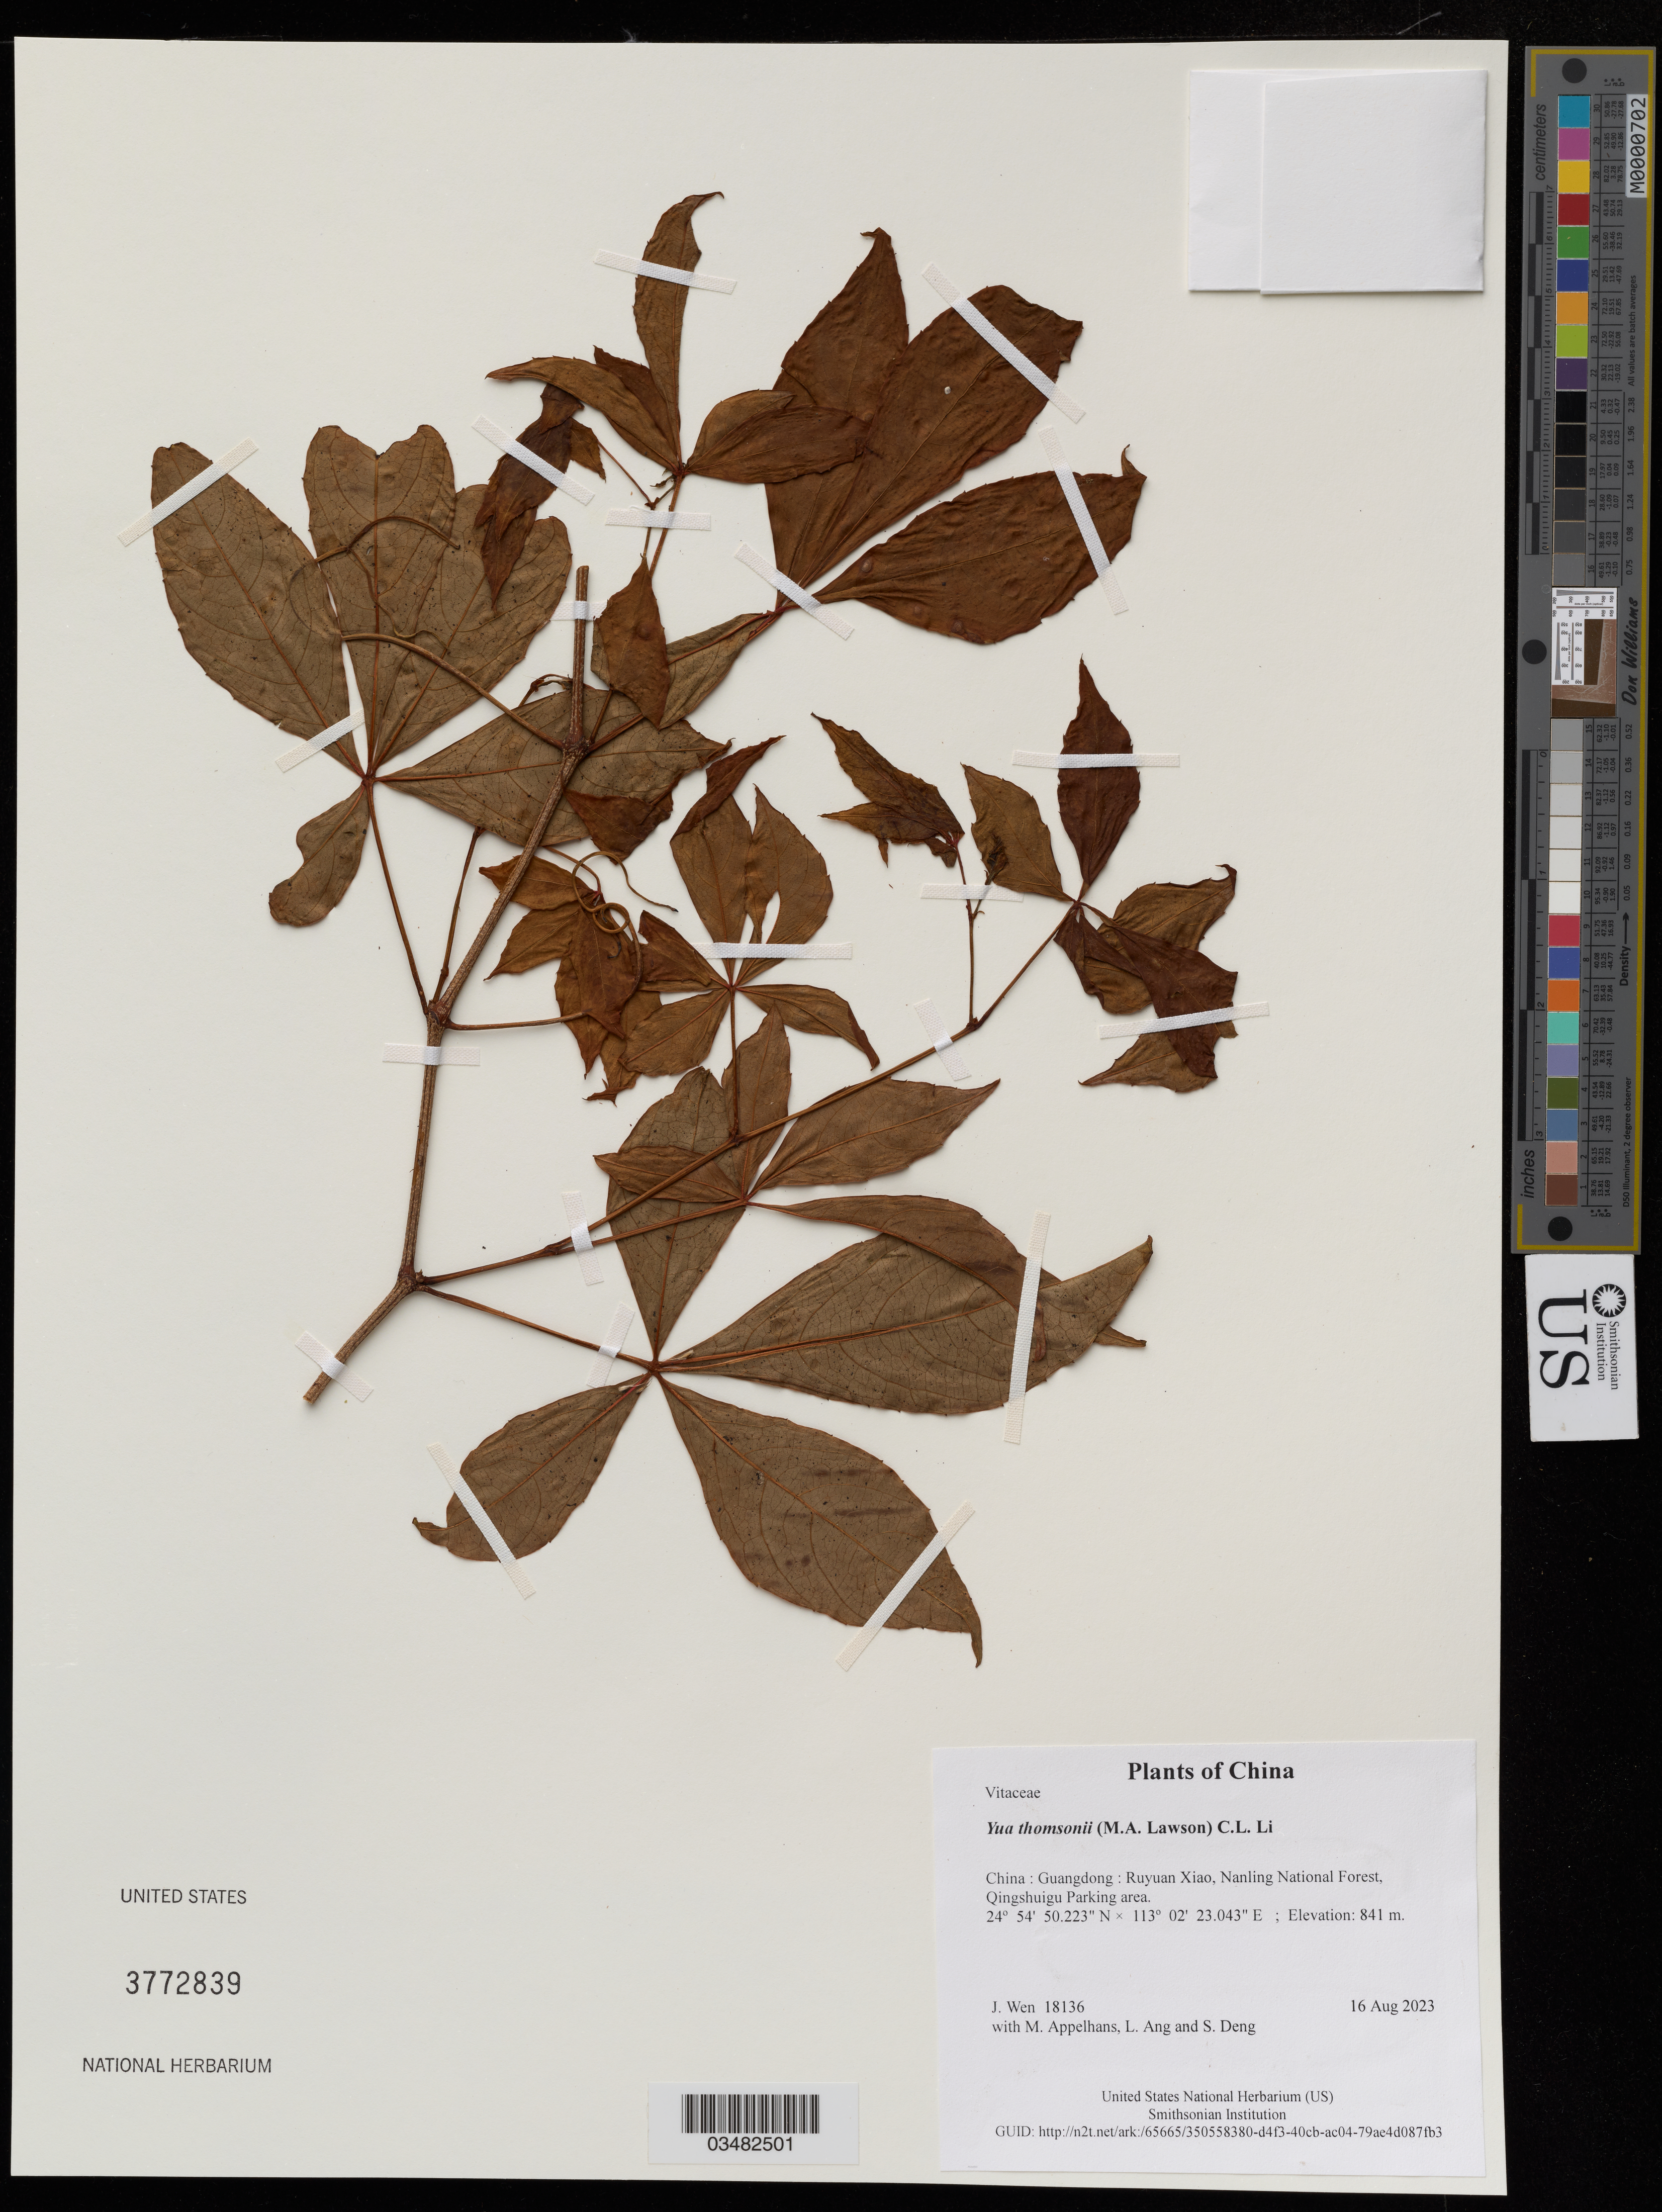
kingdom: Plantae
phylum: Tracheophyta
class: Magnoliopsida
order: Vitales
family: Vitaceae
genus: Yua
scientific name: Yua thomsonii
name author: (M.A. Lawson) C.L. Li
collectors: J. Wen, M. Appelhans, L. Ang & S. Deng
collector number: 18136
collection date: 2023-08-16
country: China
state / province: Guangdong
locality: Ruyuan Xiao, Nanling National Forest, Qingshuigu Parking area.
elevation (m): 841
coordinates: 24.91395102 N, 113.03973428 E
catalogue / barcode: US 3772839